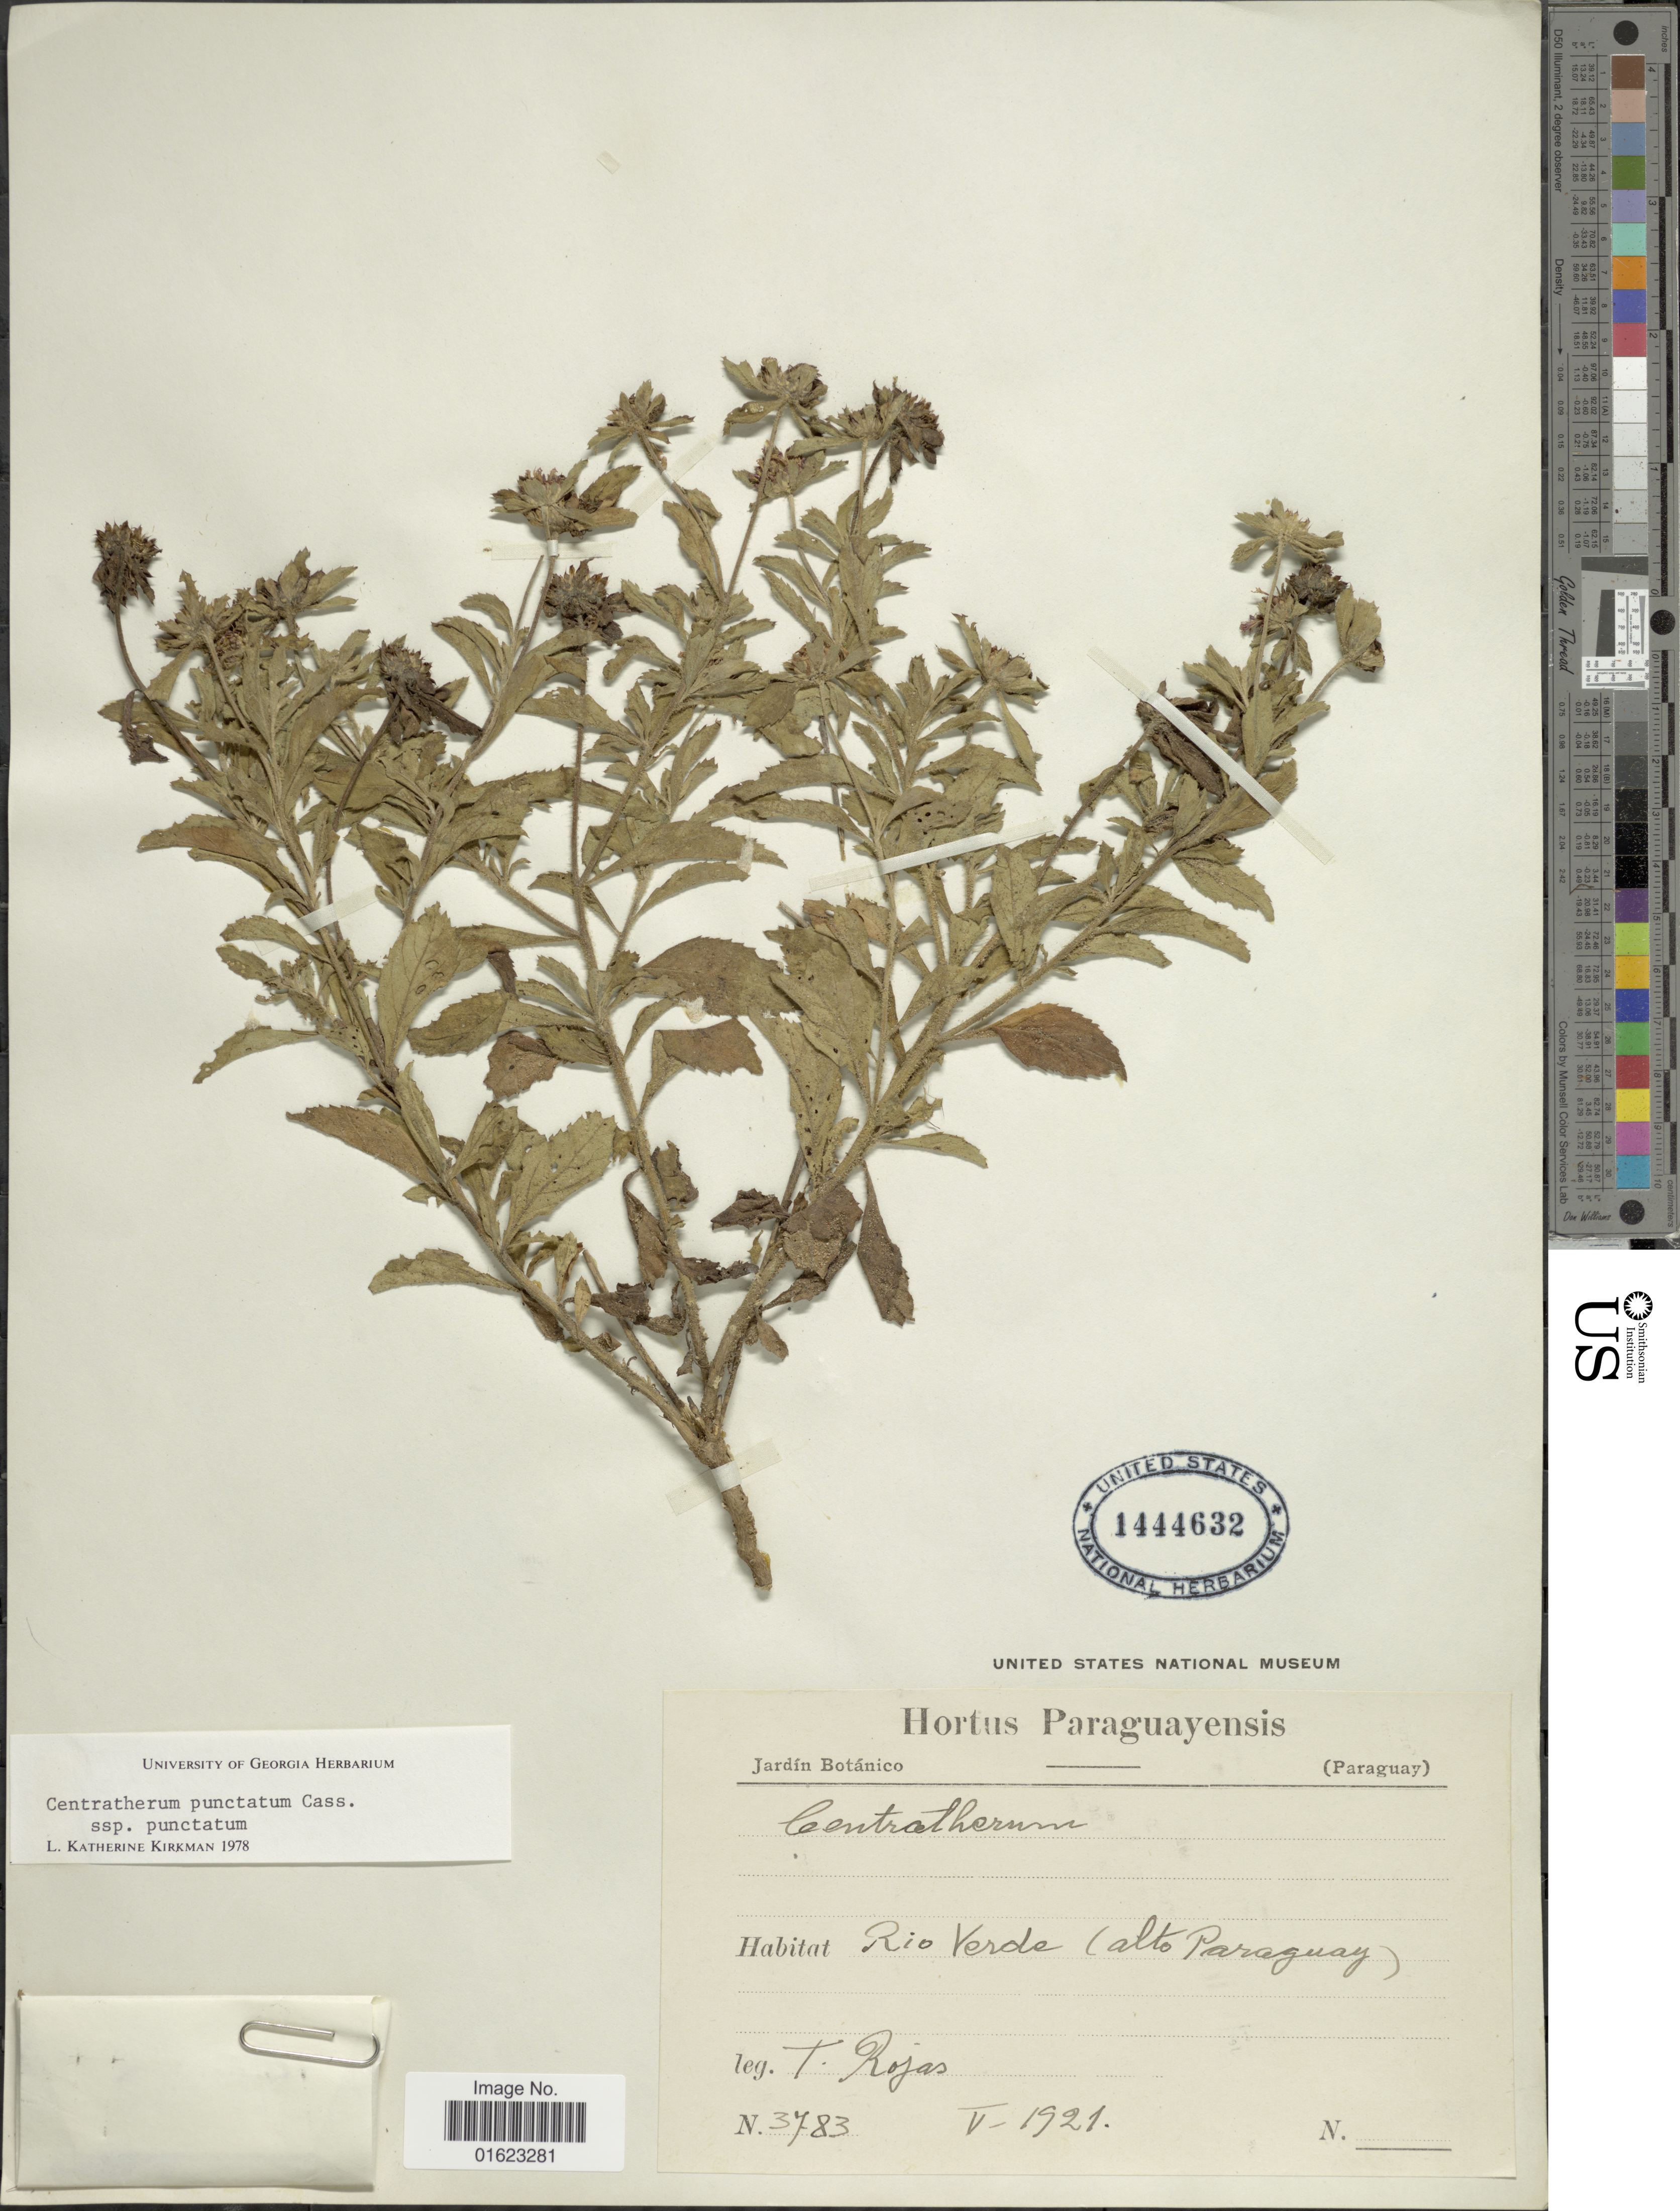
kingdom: Plantae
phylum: Tracheophyta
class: Magnoliopsida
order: Asterales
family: Asteraceae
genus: Centratherum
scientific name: Centratherum punctatum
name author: Cass.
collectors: T. Rojas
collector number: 3783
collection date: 1921-05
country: Paraguay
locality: Rio Verda (alto Paraguay).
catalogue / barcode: US 1444632